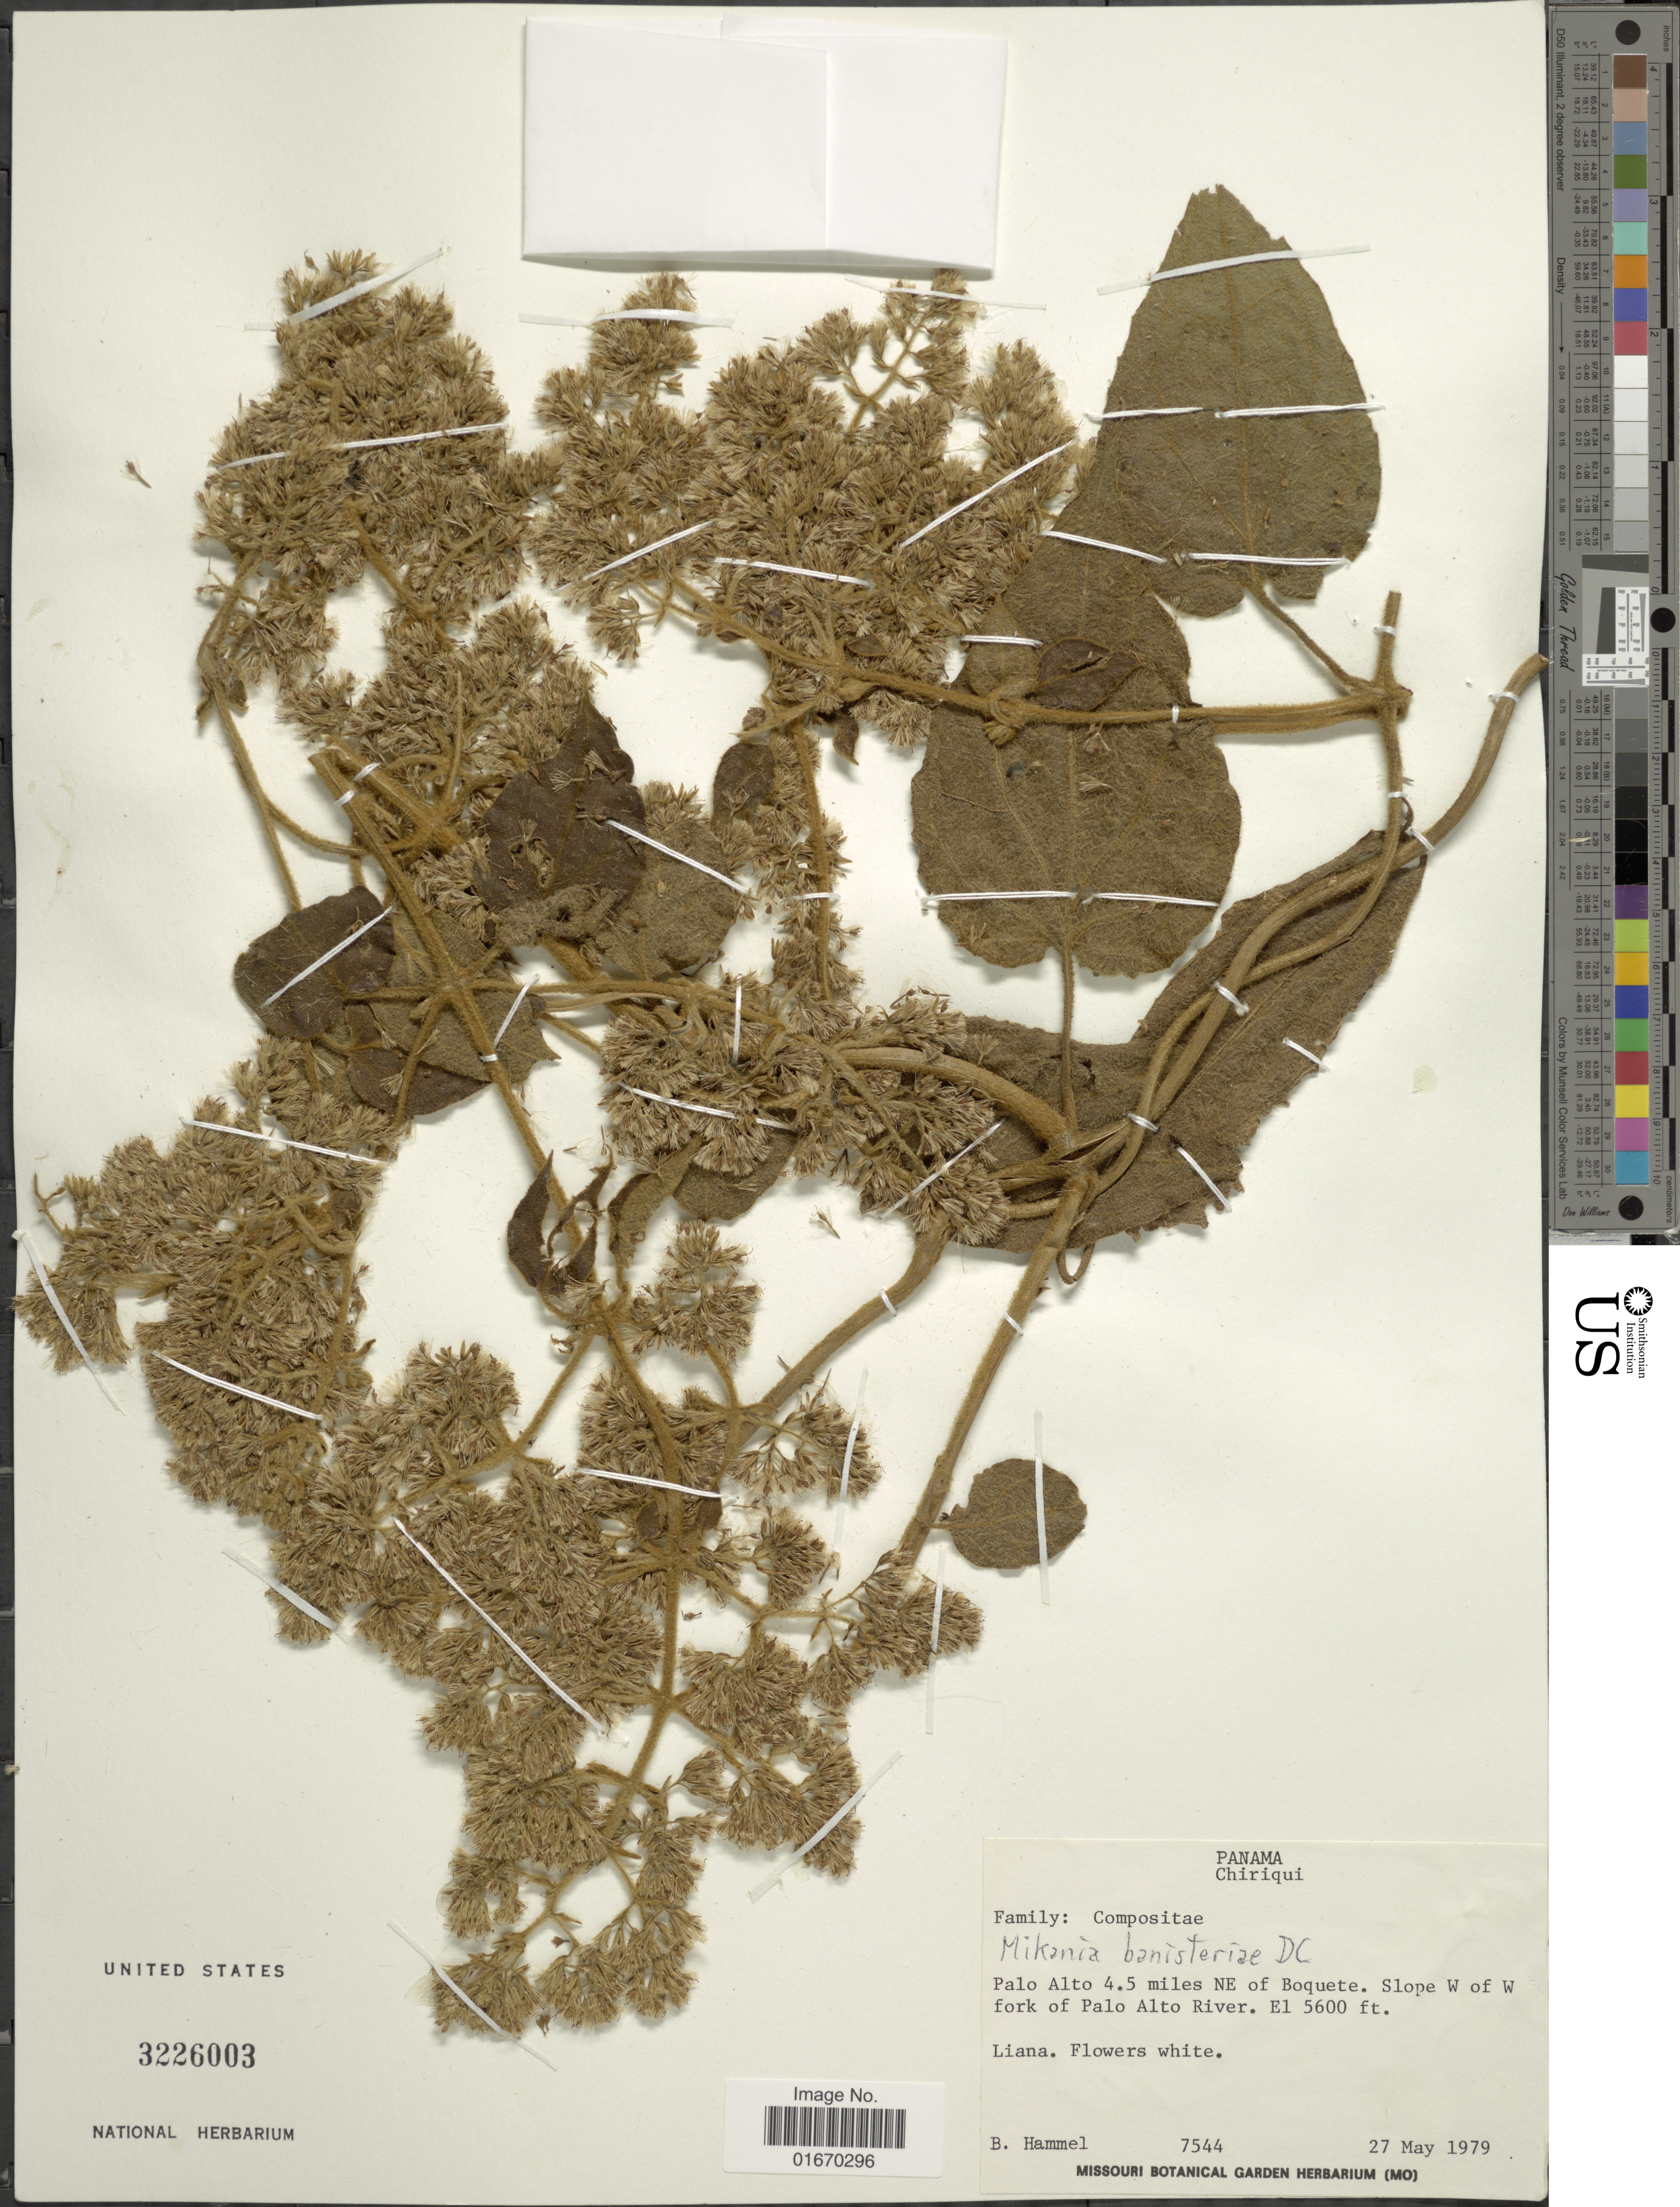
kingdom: Plantae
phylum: Tracheophyta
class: Magnoliopsida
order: Asterales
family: Asteraceae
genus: Mikania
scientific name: Mikania banisteriae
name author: DC.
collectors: B. Hammel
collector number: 7544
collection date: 1979-05-27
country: Panama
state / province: Chiriqui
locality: Palo Alto 4.5 miles NE of Boquete, slopes W of W fork of Palo Alto River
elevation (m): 1707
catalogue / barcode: US 3226003